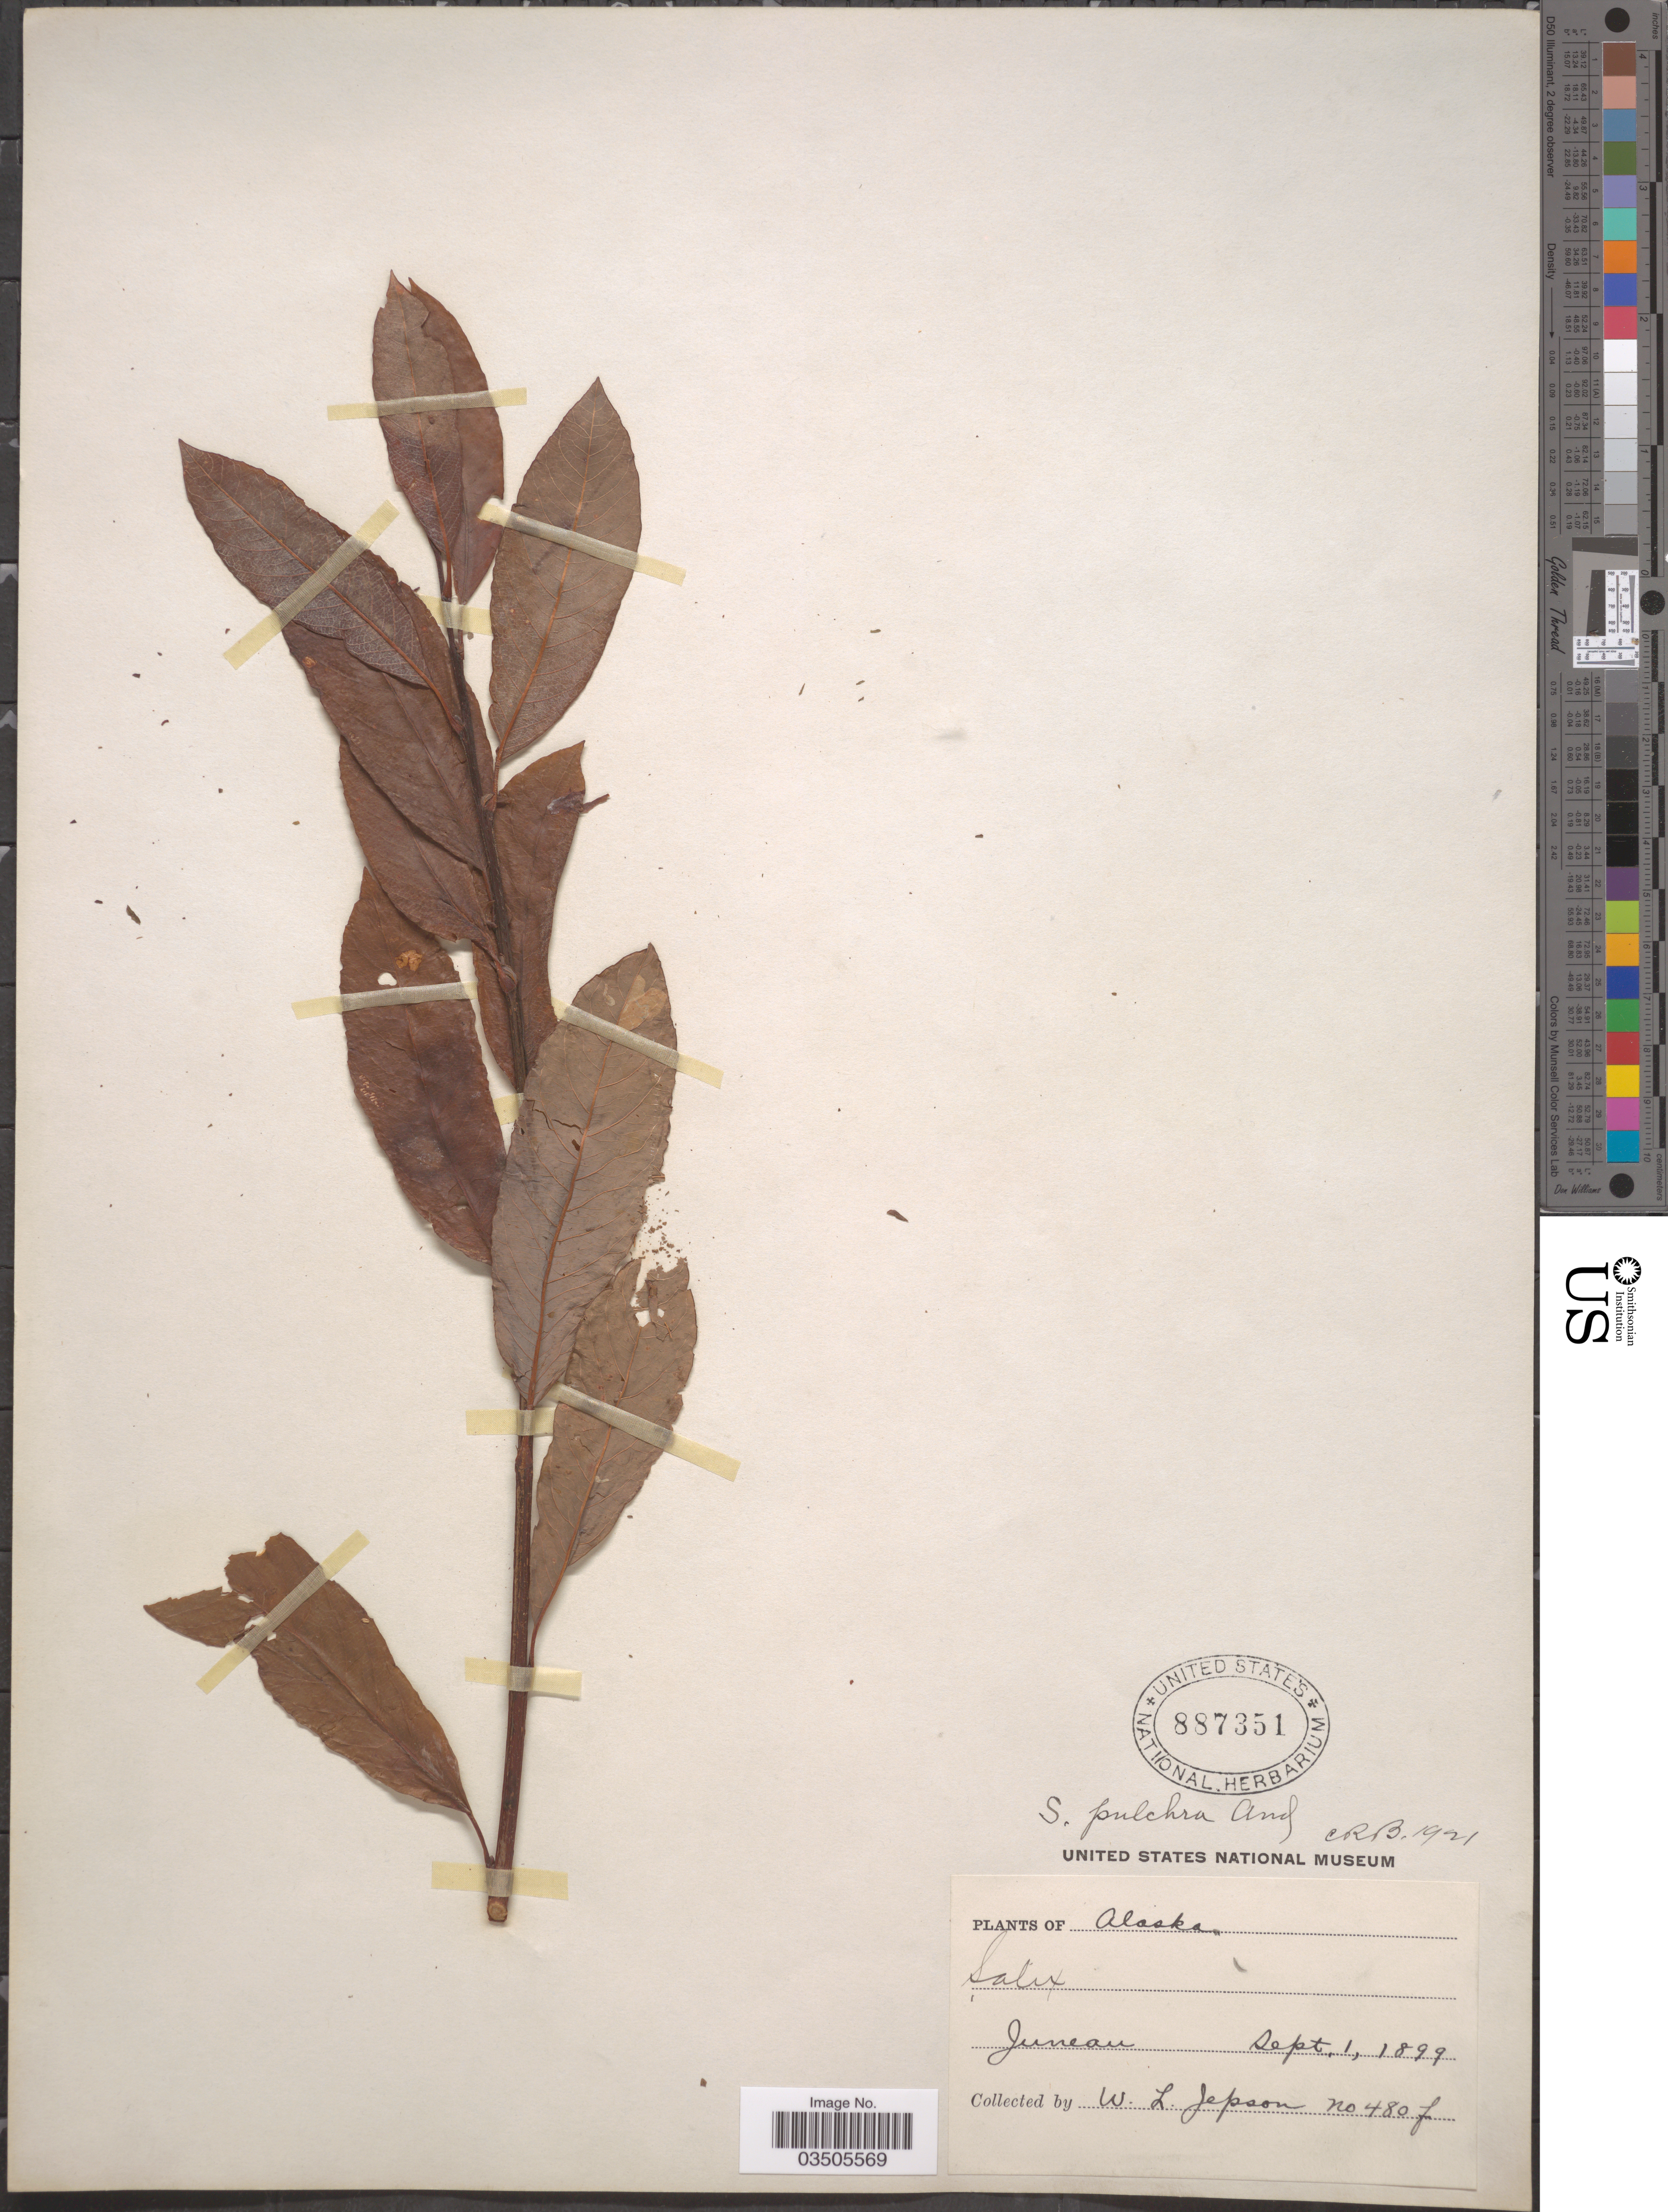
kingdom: Plantae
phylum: Tracheophyta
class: Magnoliopsida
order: Malpighiales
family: Salicaceae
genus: Salix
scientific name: Salix pulchra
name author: Cham.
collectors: W. L. Jepson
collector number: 480f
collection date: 1899-09-01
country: United States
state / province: Alaska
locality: Juneau.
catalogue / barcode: US 887351